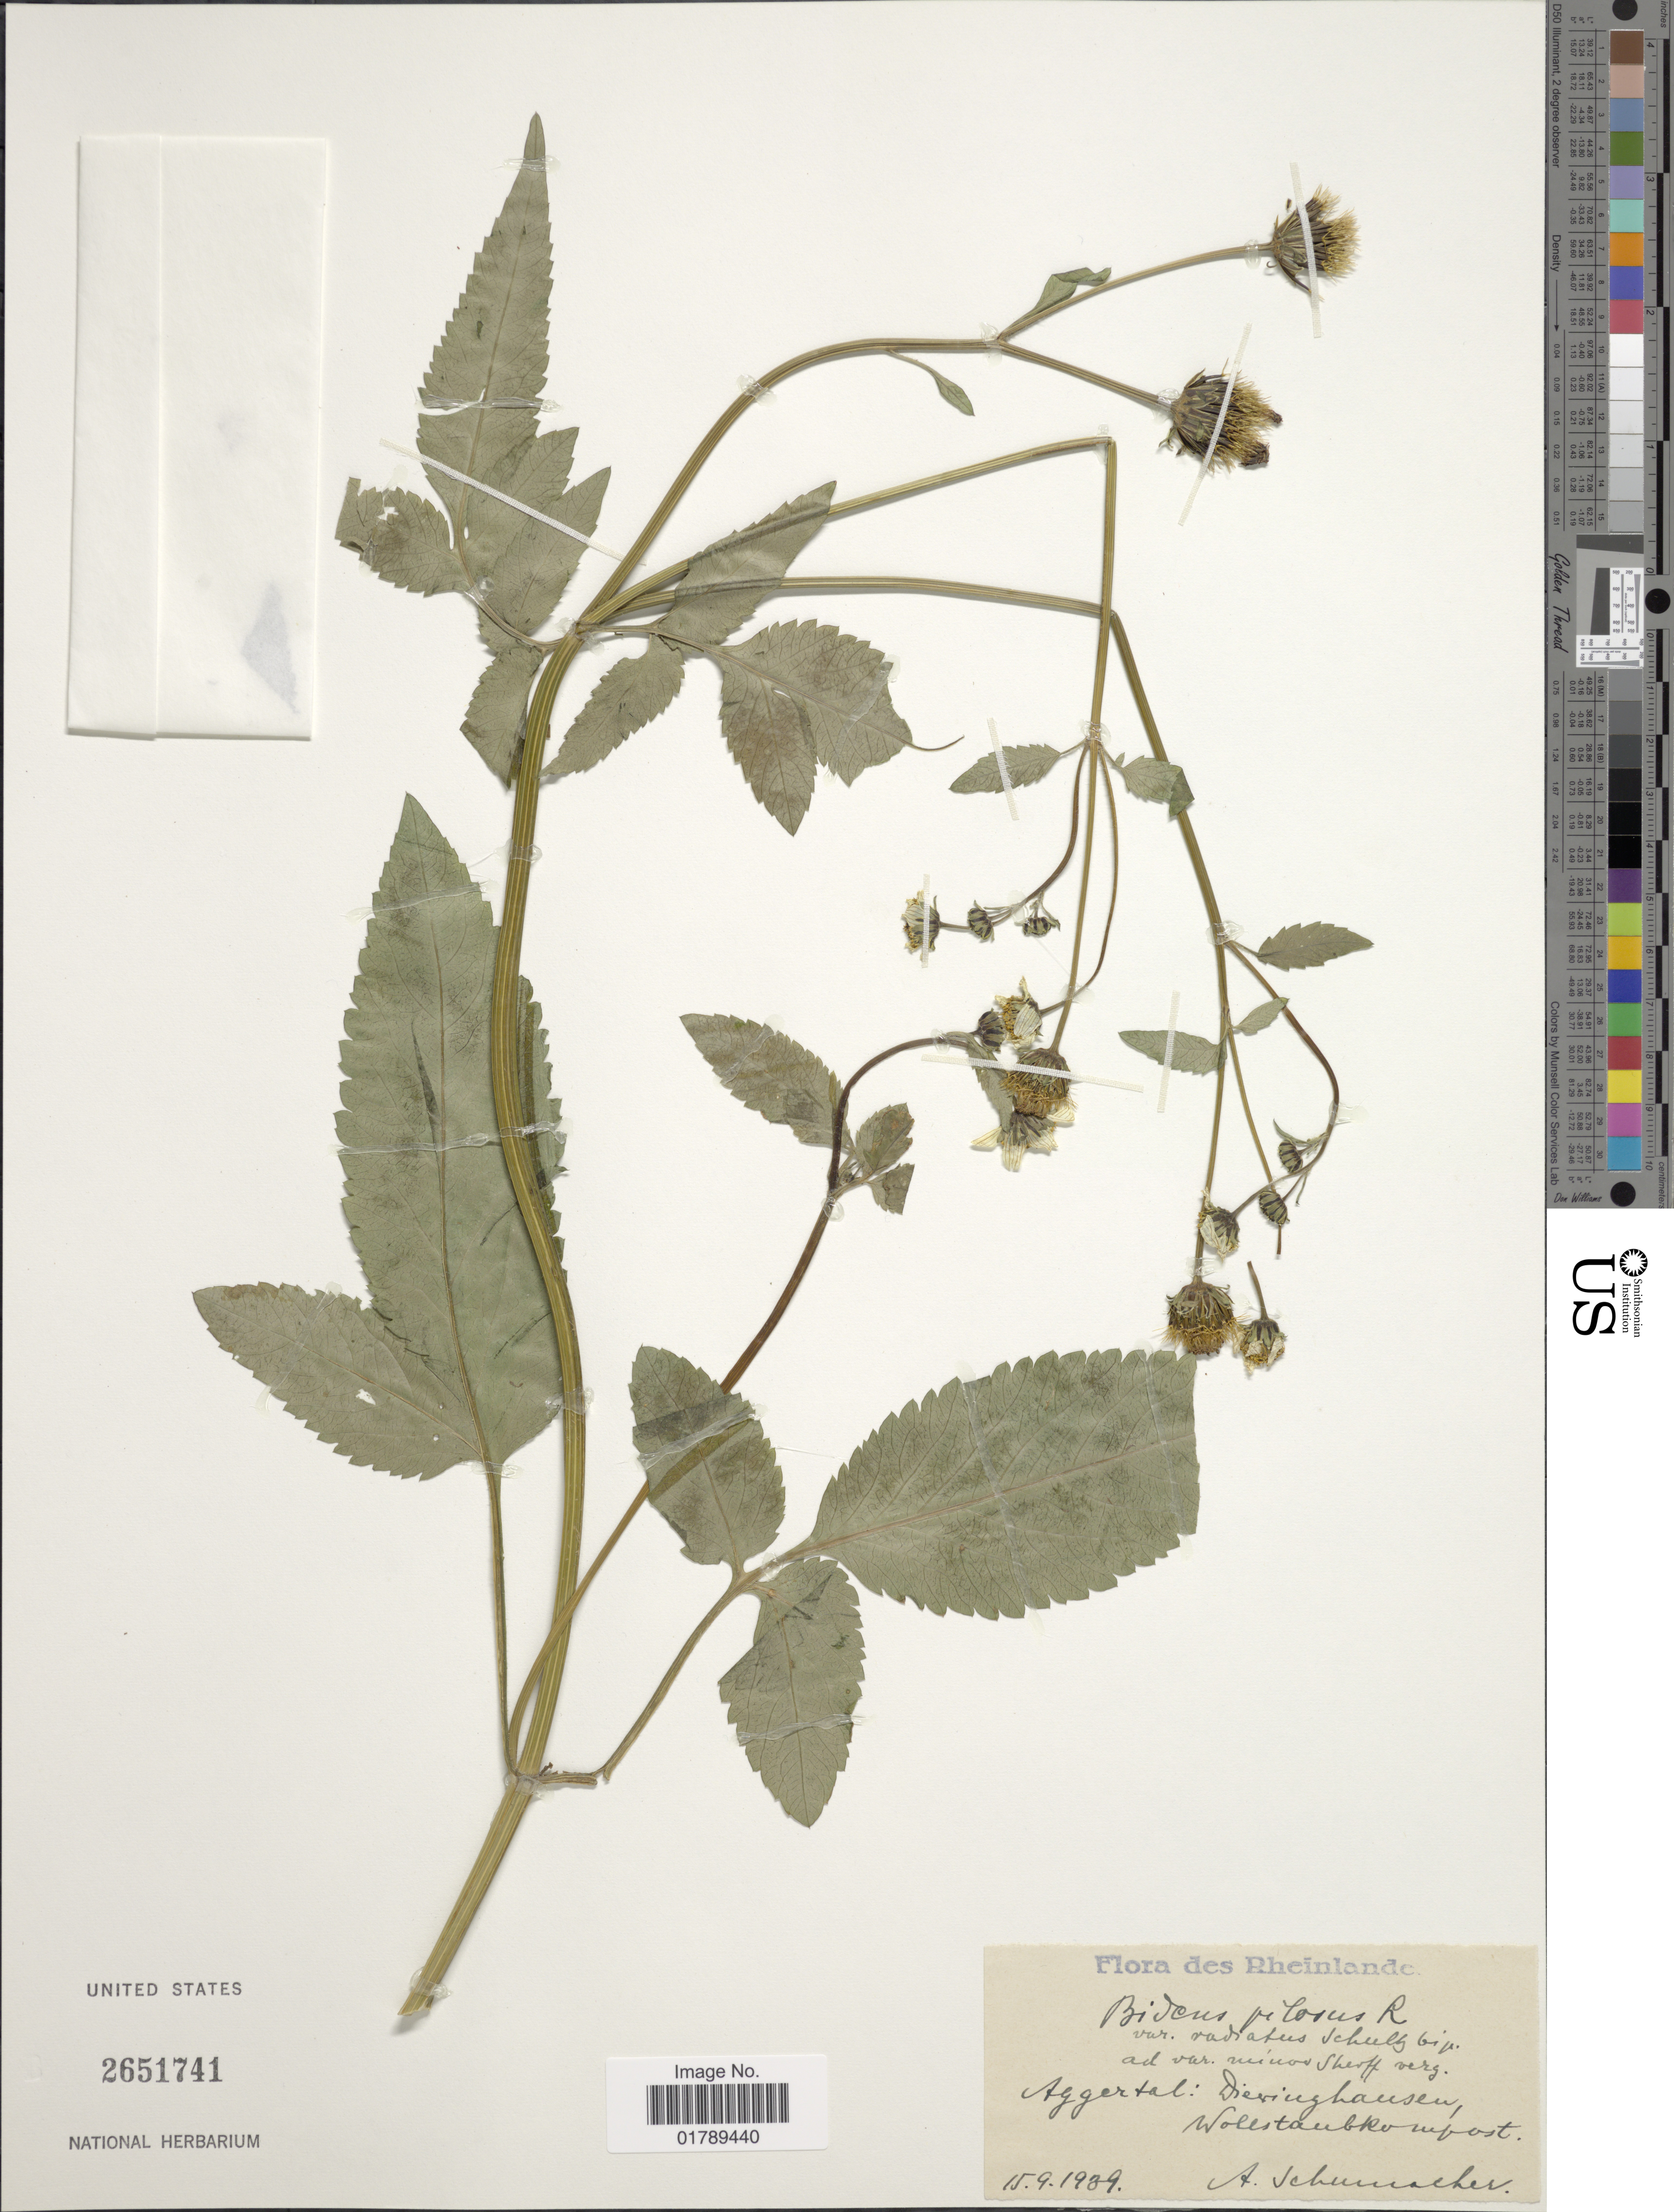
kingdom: Plantae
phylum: Tracheophyta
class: Magnoliopsida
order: Asterales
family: Asteraceae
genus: Bidens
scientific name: Bidens pilosa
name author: L.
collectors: A. Schumacher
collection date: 1939-09-15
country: Germany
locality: Rheinlandes. Aggertal: Diesiughauter, wollitaubrvempor [interpreted]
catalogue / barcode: US 2651741